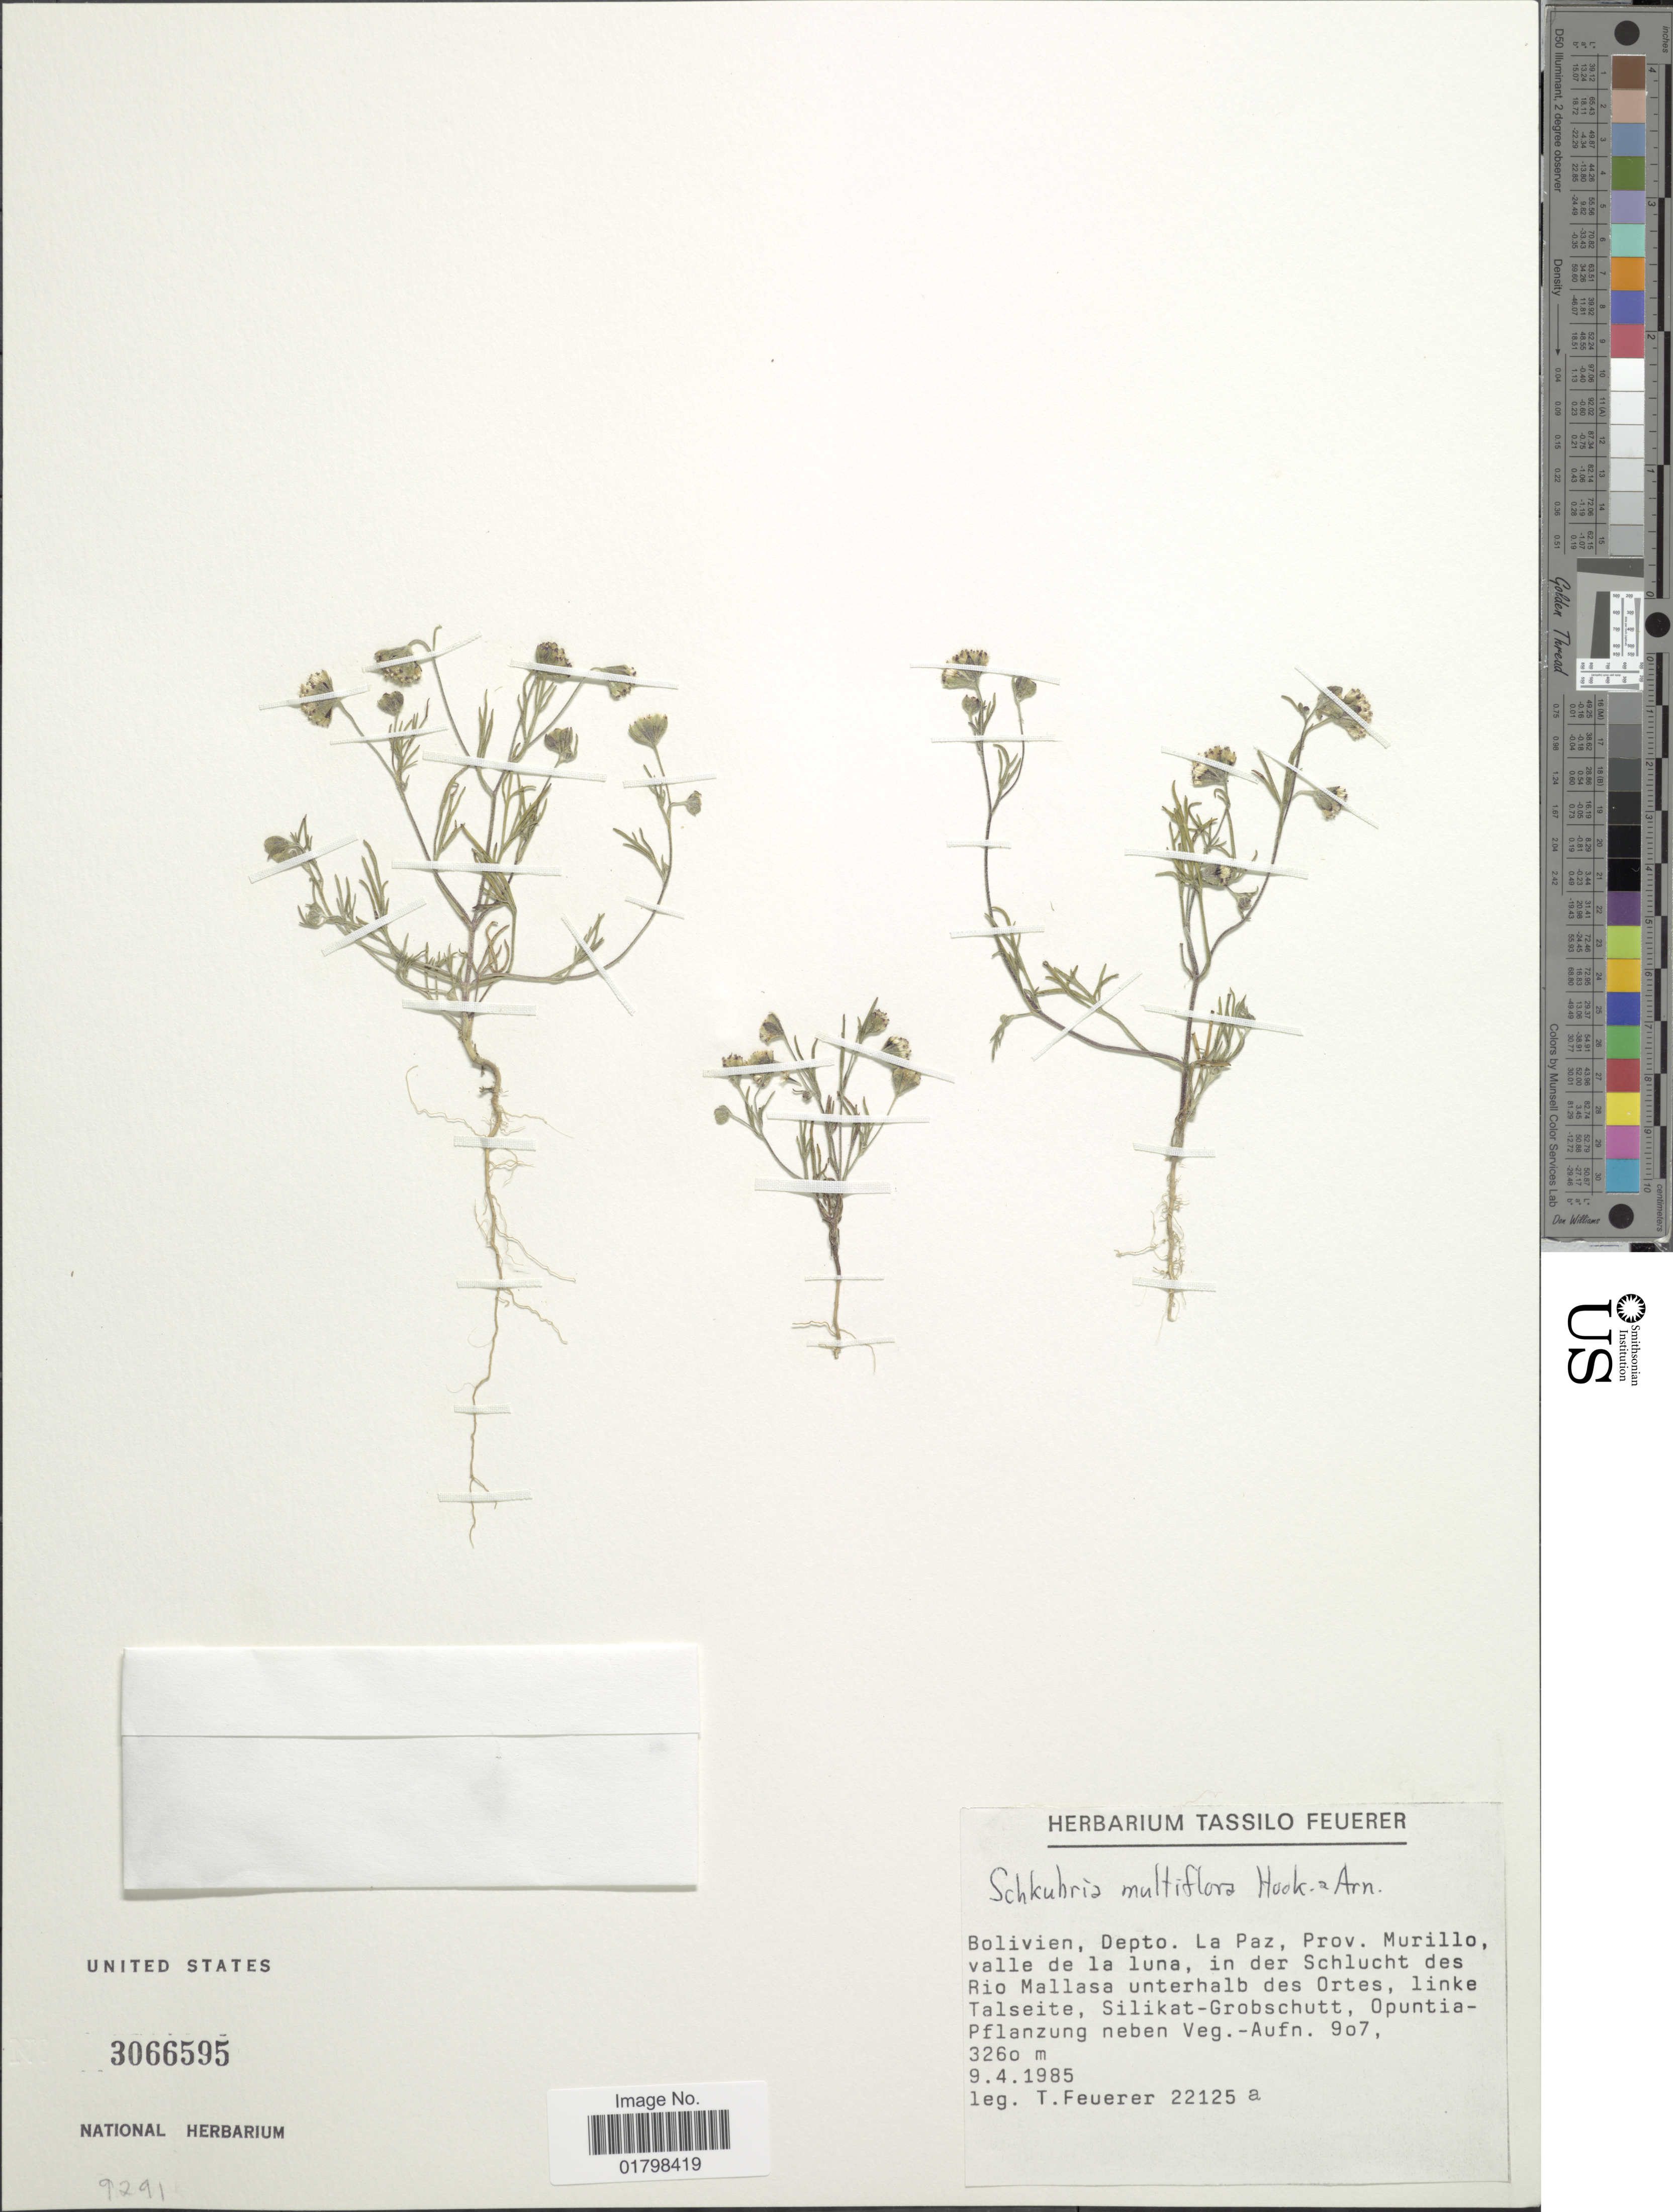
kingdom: Plantae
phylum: Tracheophyta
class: Magnoliopsida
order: Asterales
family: Asteraceae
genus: Schkuhria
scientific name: Schkuhria degenerica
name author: (Kuntze) R.E. Fr.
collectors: T. Feuerer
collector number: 22125a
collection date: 1985-04-09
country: Bolivia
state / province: La Paz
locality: Prov. Murillo, valle de la luna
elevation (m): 3260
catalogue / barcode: US 3066595